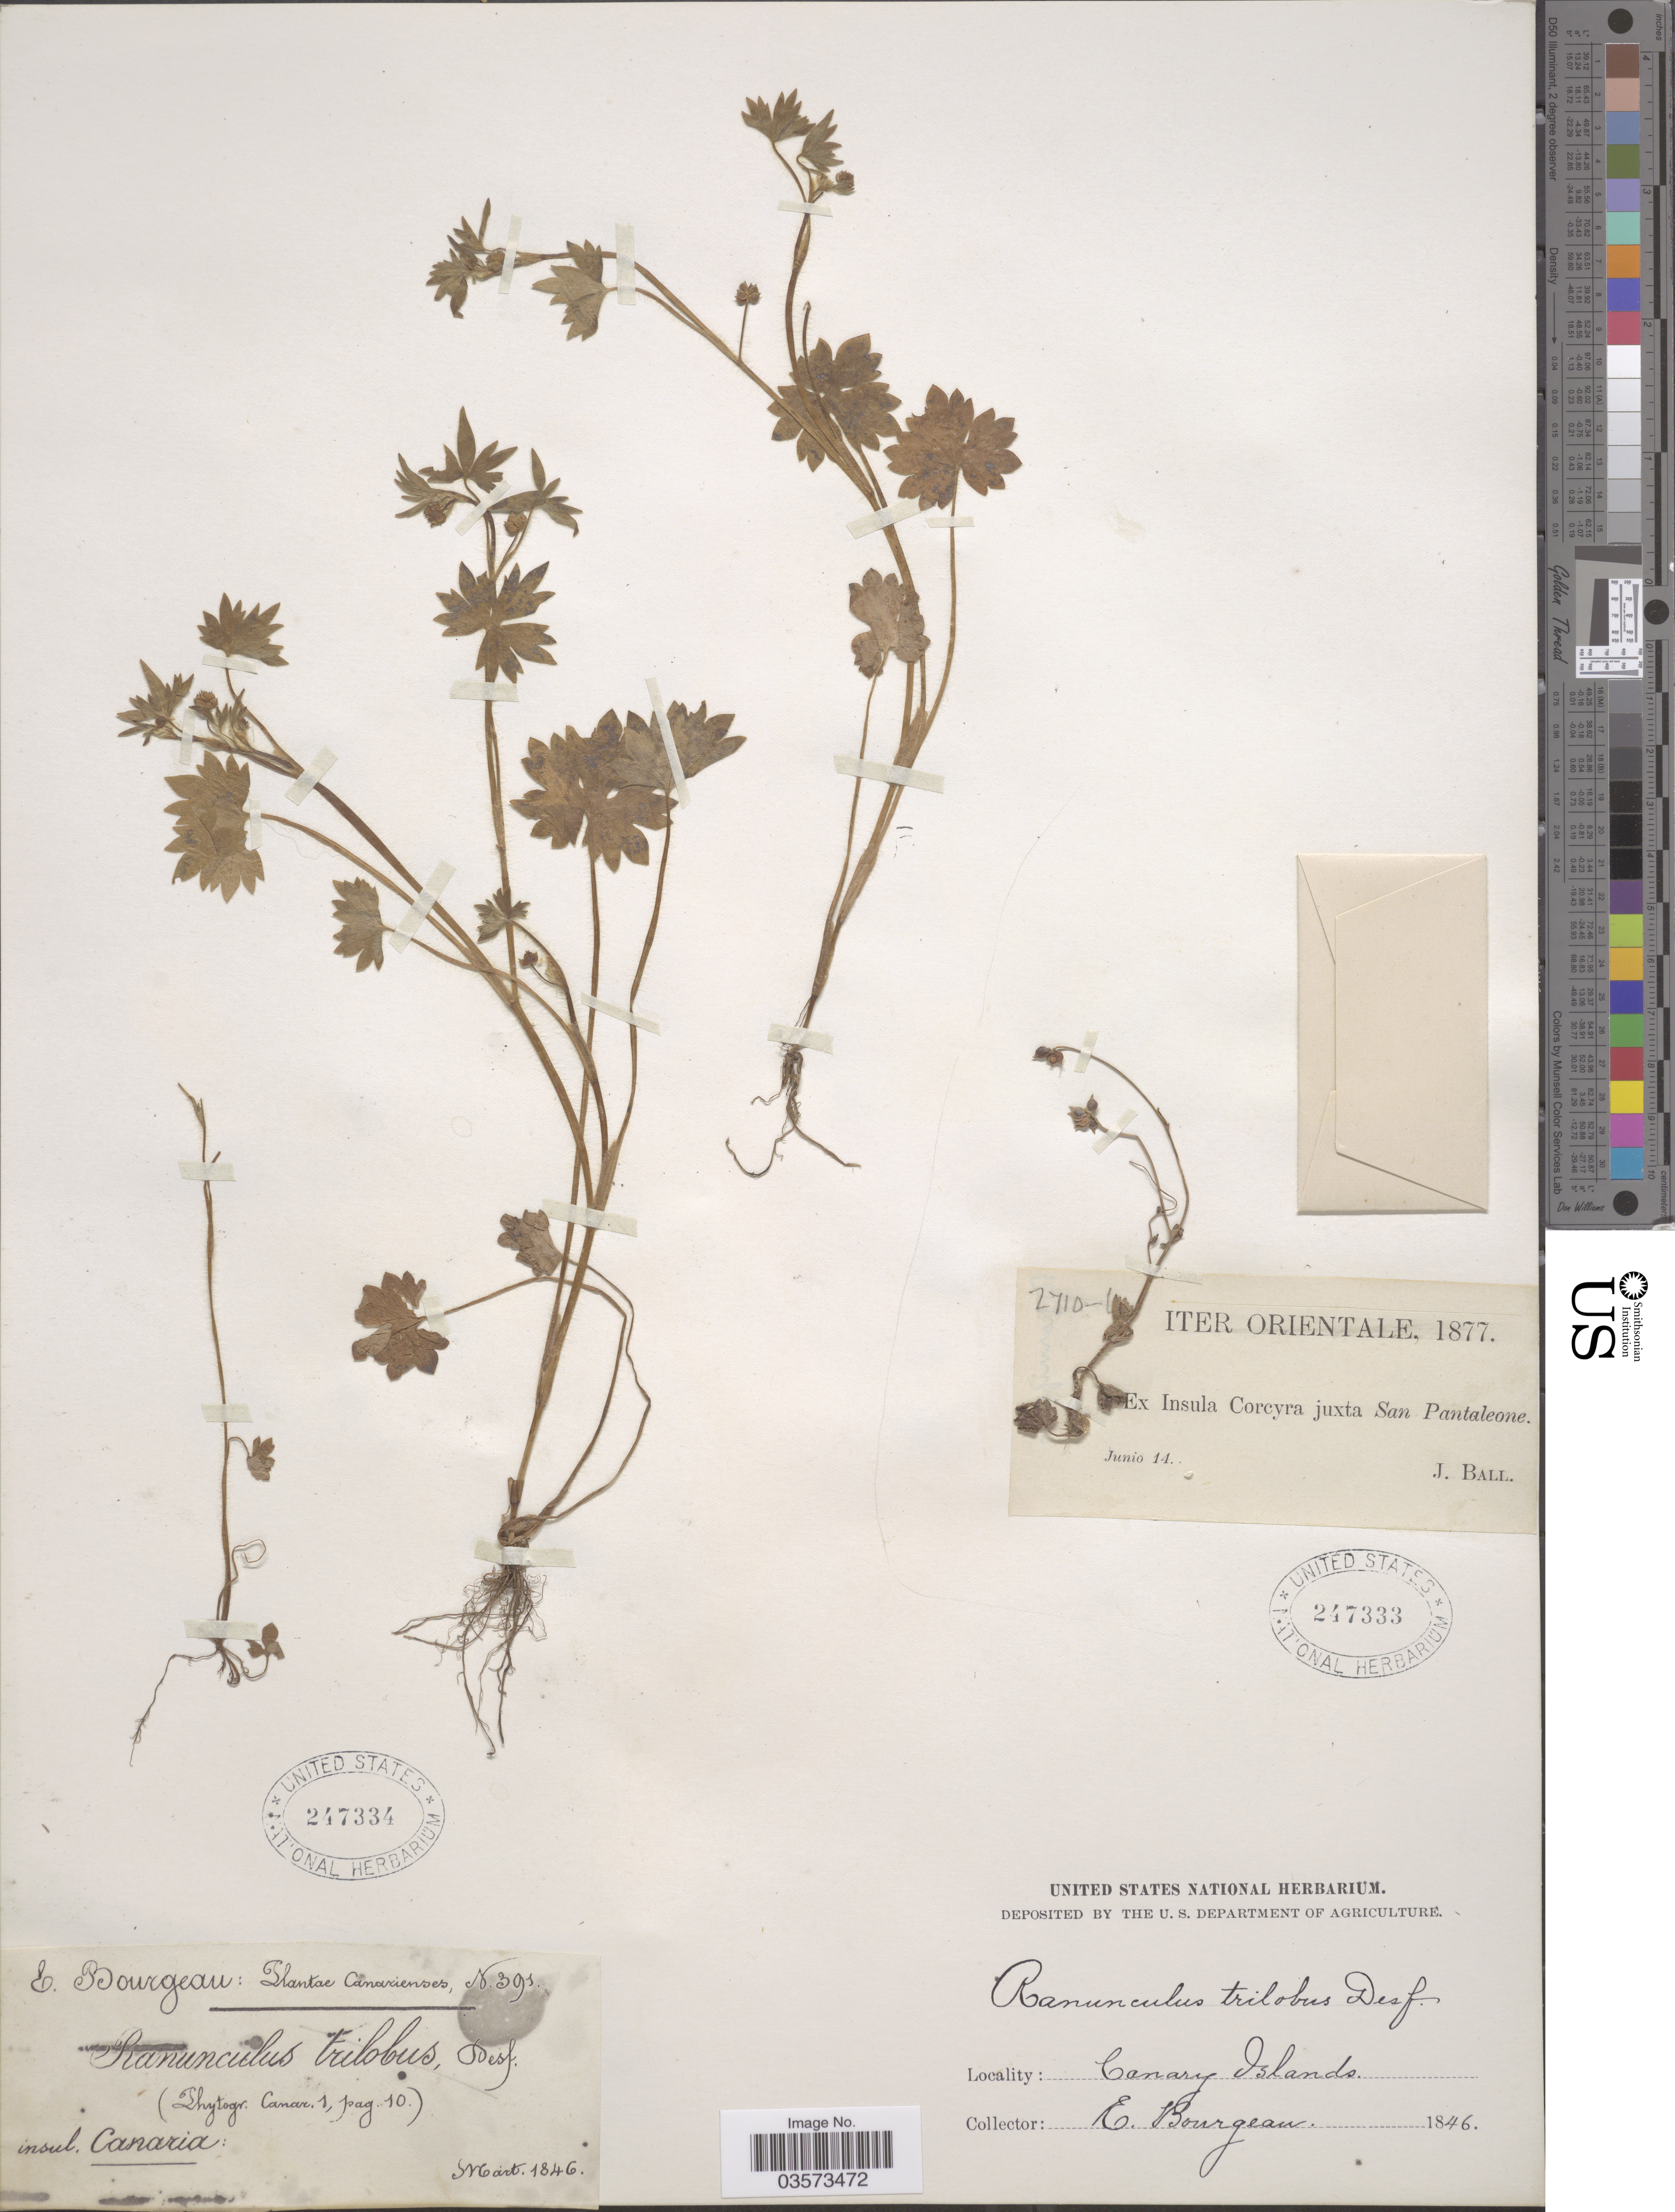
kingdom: Plantae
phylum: Tracheophyta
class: Magnoliopsida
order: Ranunculales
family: Ranunculaceae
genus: Ranunculus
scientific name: Ranunculus trilobus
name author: Desf.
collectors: E. Bourgeau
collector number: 391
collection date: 1846-03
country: Spain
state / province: Canarias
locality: Canarienses. Insul. Canaria. Canary Islands.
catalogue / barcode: US 247334-2